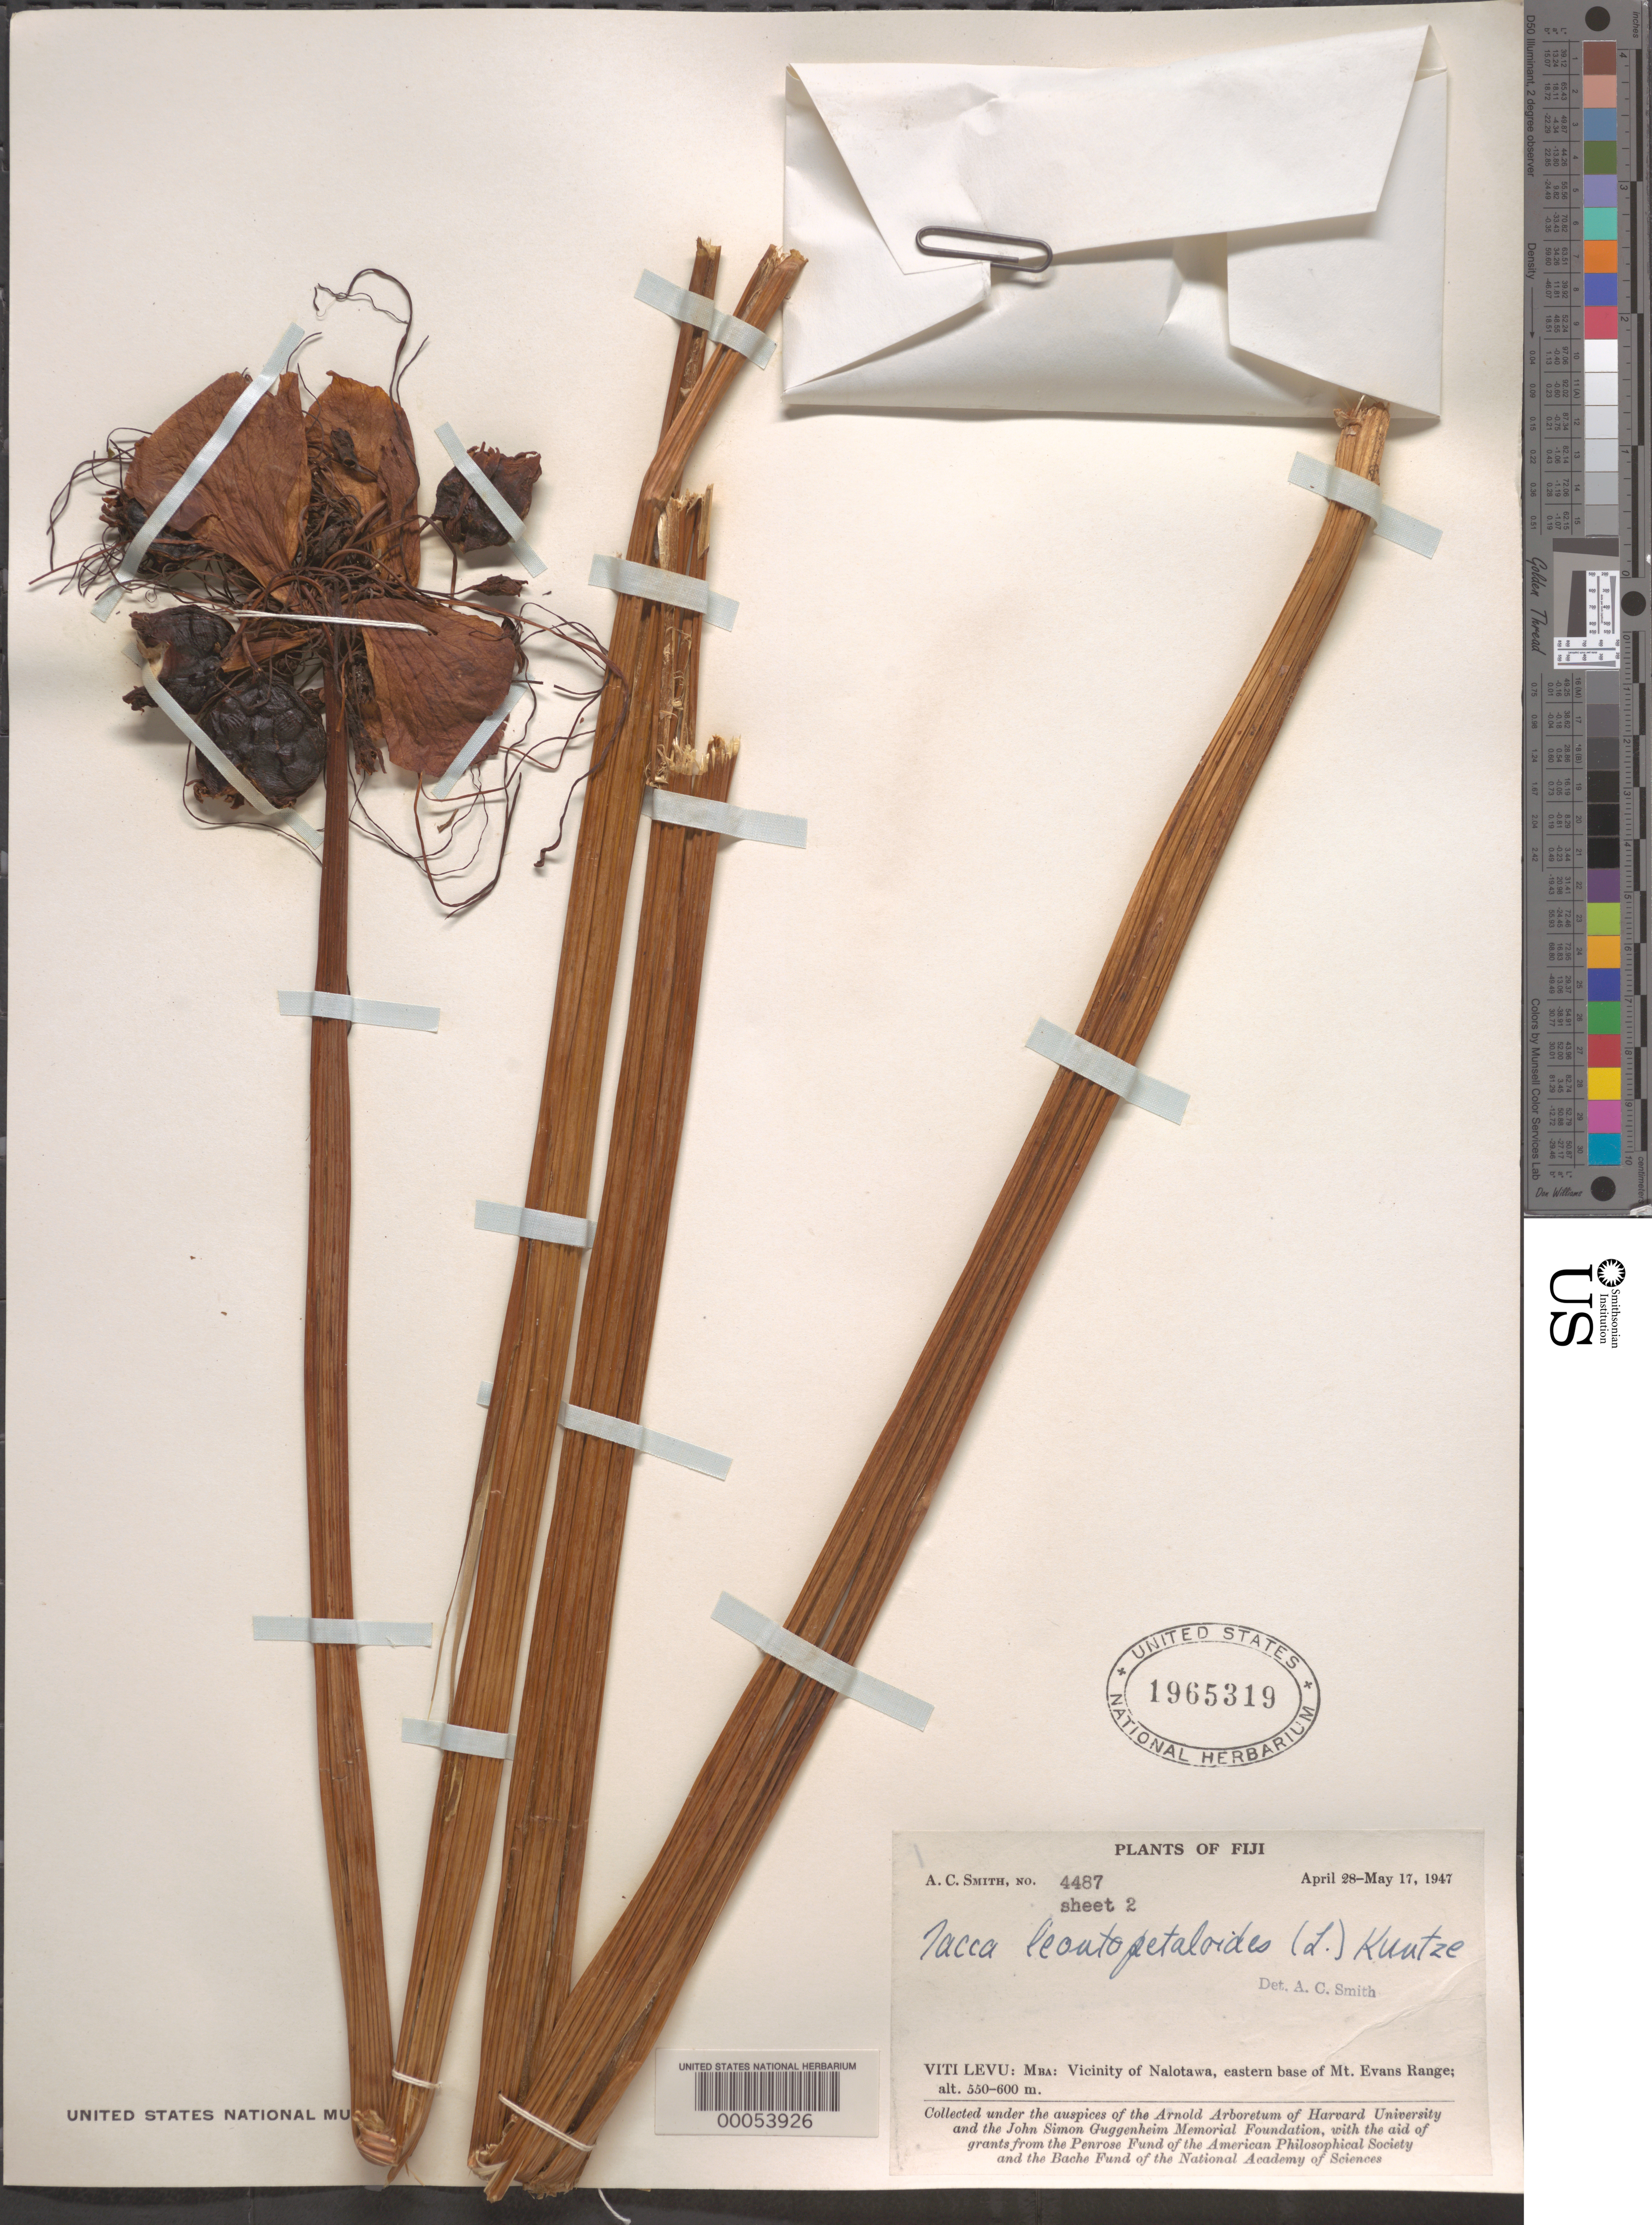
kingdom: Plantae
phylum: Tracheophyta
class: Liliopsida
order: Dioscoreales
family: Dioscoreaceae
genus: Tacca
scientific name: Tacca leontopetaloides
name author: (L.) Kuntze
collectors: A. C. Smith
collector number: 4487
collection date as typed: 28 Apr 1947 to 17 May 1947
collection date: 1947-04-28/1947-05-17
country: Fiji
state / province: Western Division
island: Viti Levu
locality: Mba Prov., Nalotawa, eastern base of Mt. Evans Range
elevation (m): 550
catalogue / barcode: US 1965319